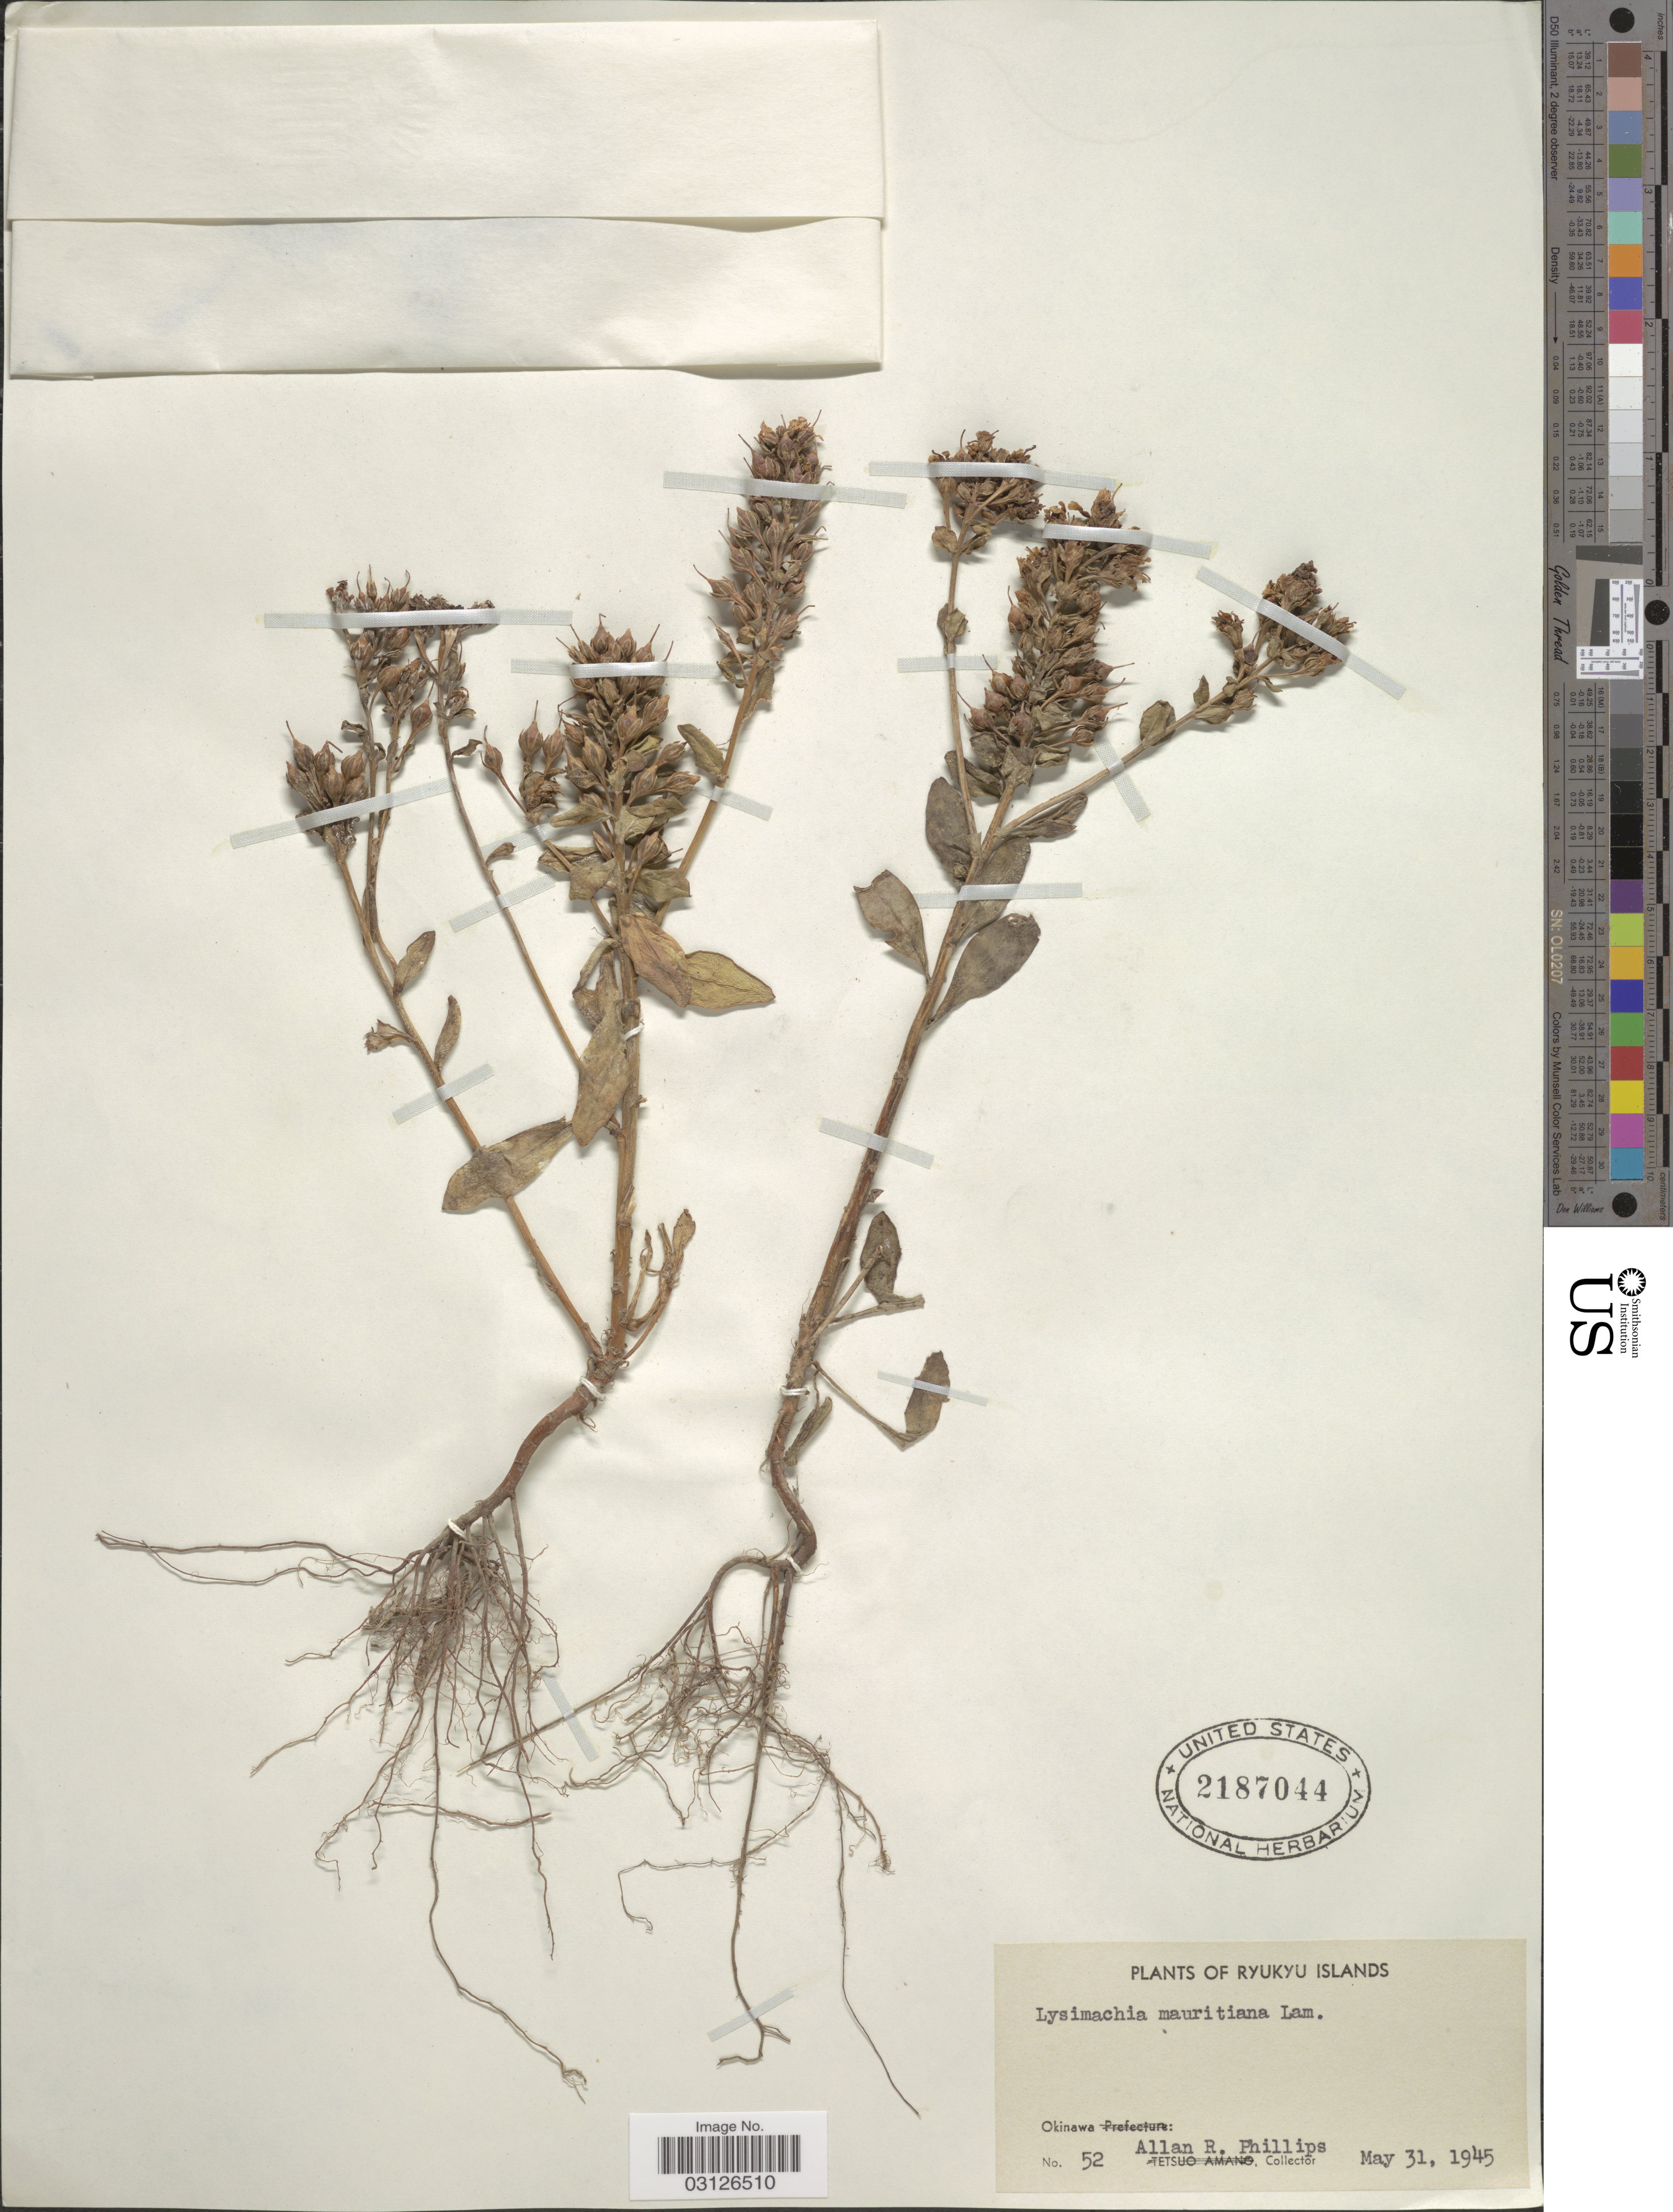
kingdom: Plantae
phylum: Tracheophyta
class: Magnoliopsida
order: Ericales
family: Primulaceae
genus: Lysimachia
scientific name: Lysimachia mauritiana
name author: Lam.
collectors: A. R. Phillips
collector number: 52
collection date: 1945-05-31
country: Japan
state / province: Okinawa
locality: Ryukyu Islands.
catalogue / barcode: US 2187044